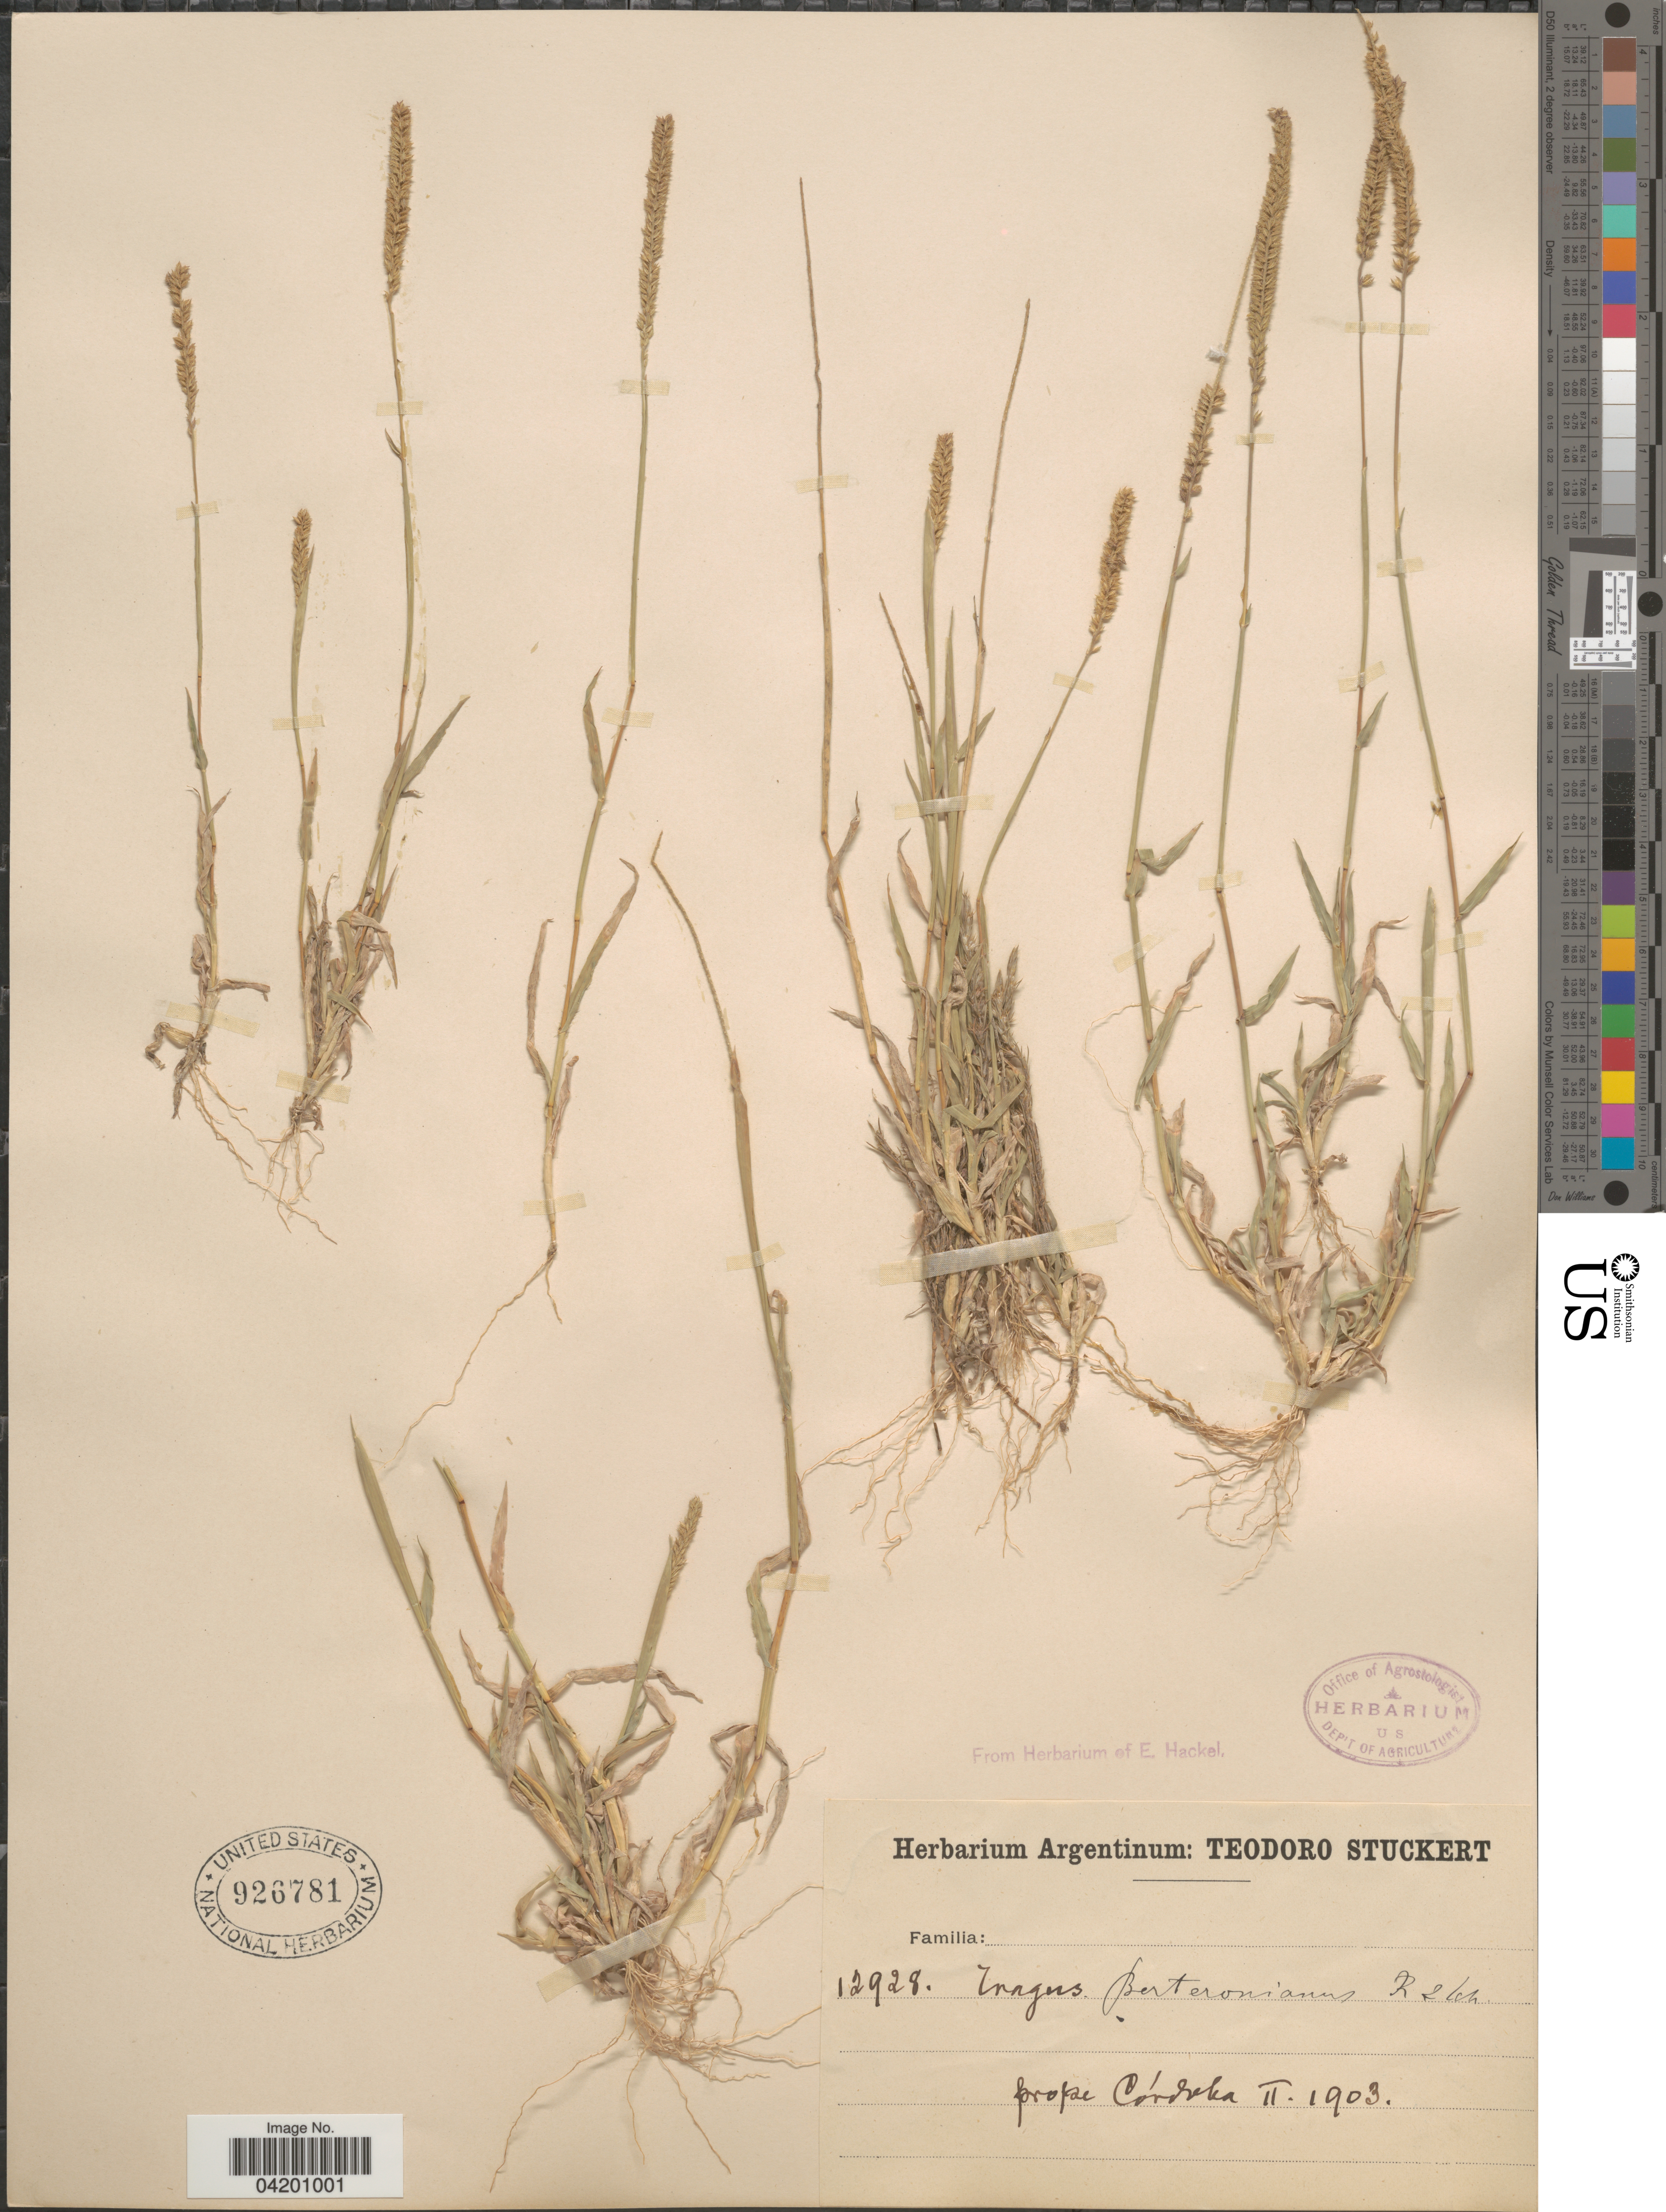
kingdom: Plantae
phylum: Tracheophyta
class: Liliopsida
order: Poales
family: Poaceae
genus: Tragus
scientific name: Tragus berteronianus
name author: Schult.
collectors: Ex herb. Teodoro Stuckert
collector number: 12928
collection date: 1903-02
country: Argentina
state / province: Cordoba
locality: Prope Córdoba.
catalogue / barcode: US 926781